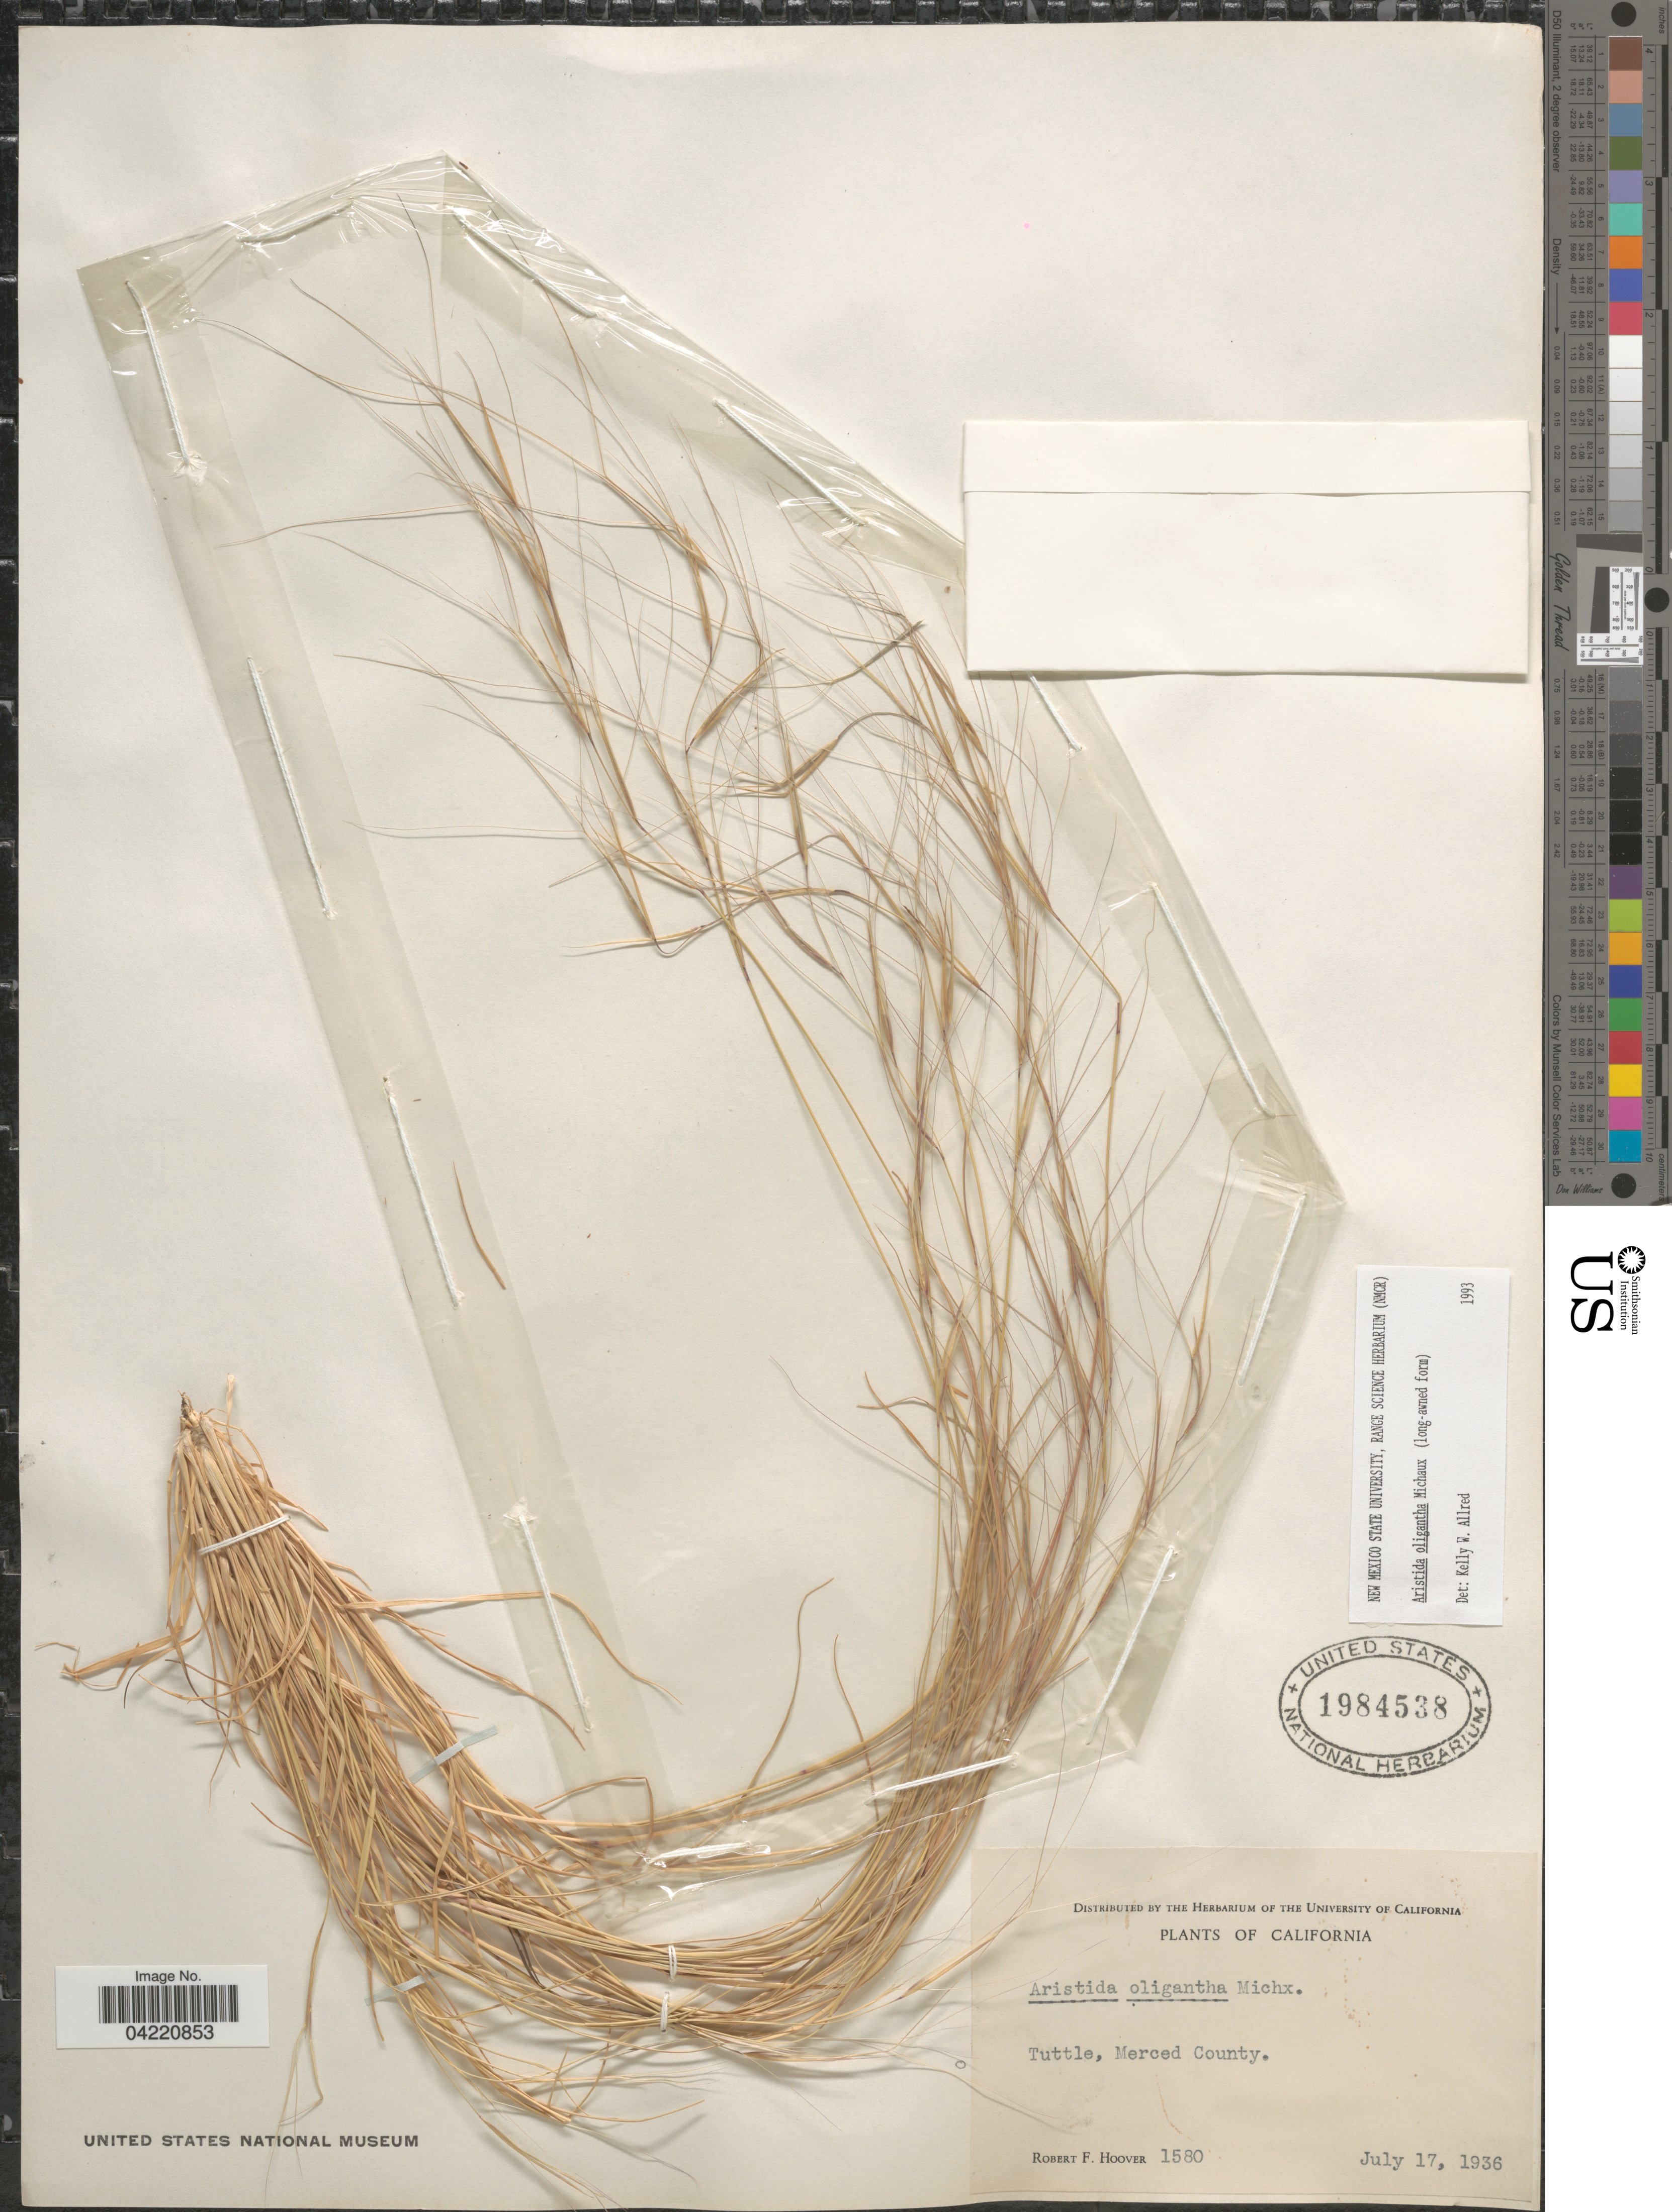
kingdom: Plantae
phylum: Tracheophyta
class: Liliopsida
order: Poales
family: Poaceae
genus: Aristida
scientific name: Aristida oligantha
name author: Michx.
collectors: R. F. Hoover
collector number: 1580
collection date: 1936-07-17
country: United States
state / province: California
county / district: Merced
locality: Tuttle, Merced County.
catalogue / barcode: US 1984538